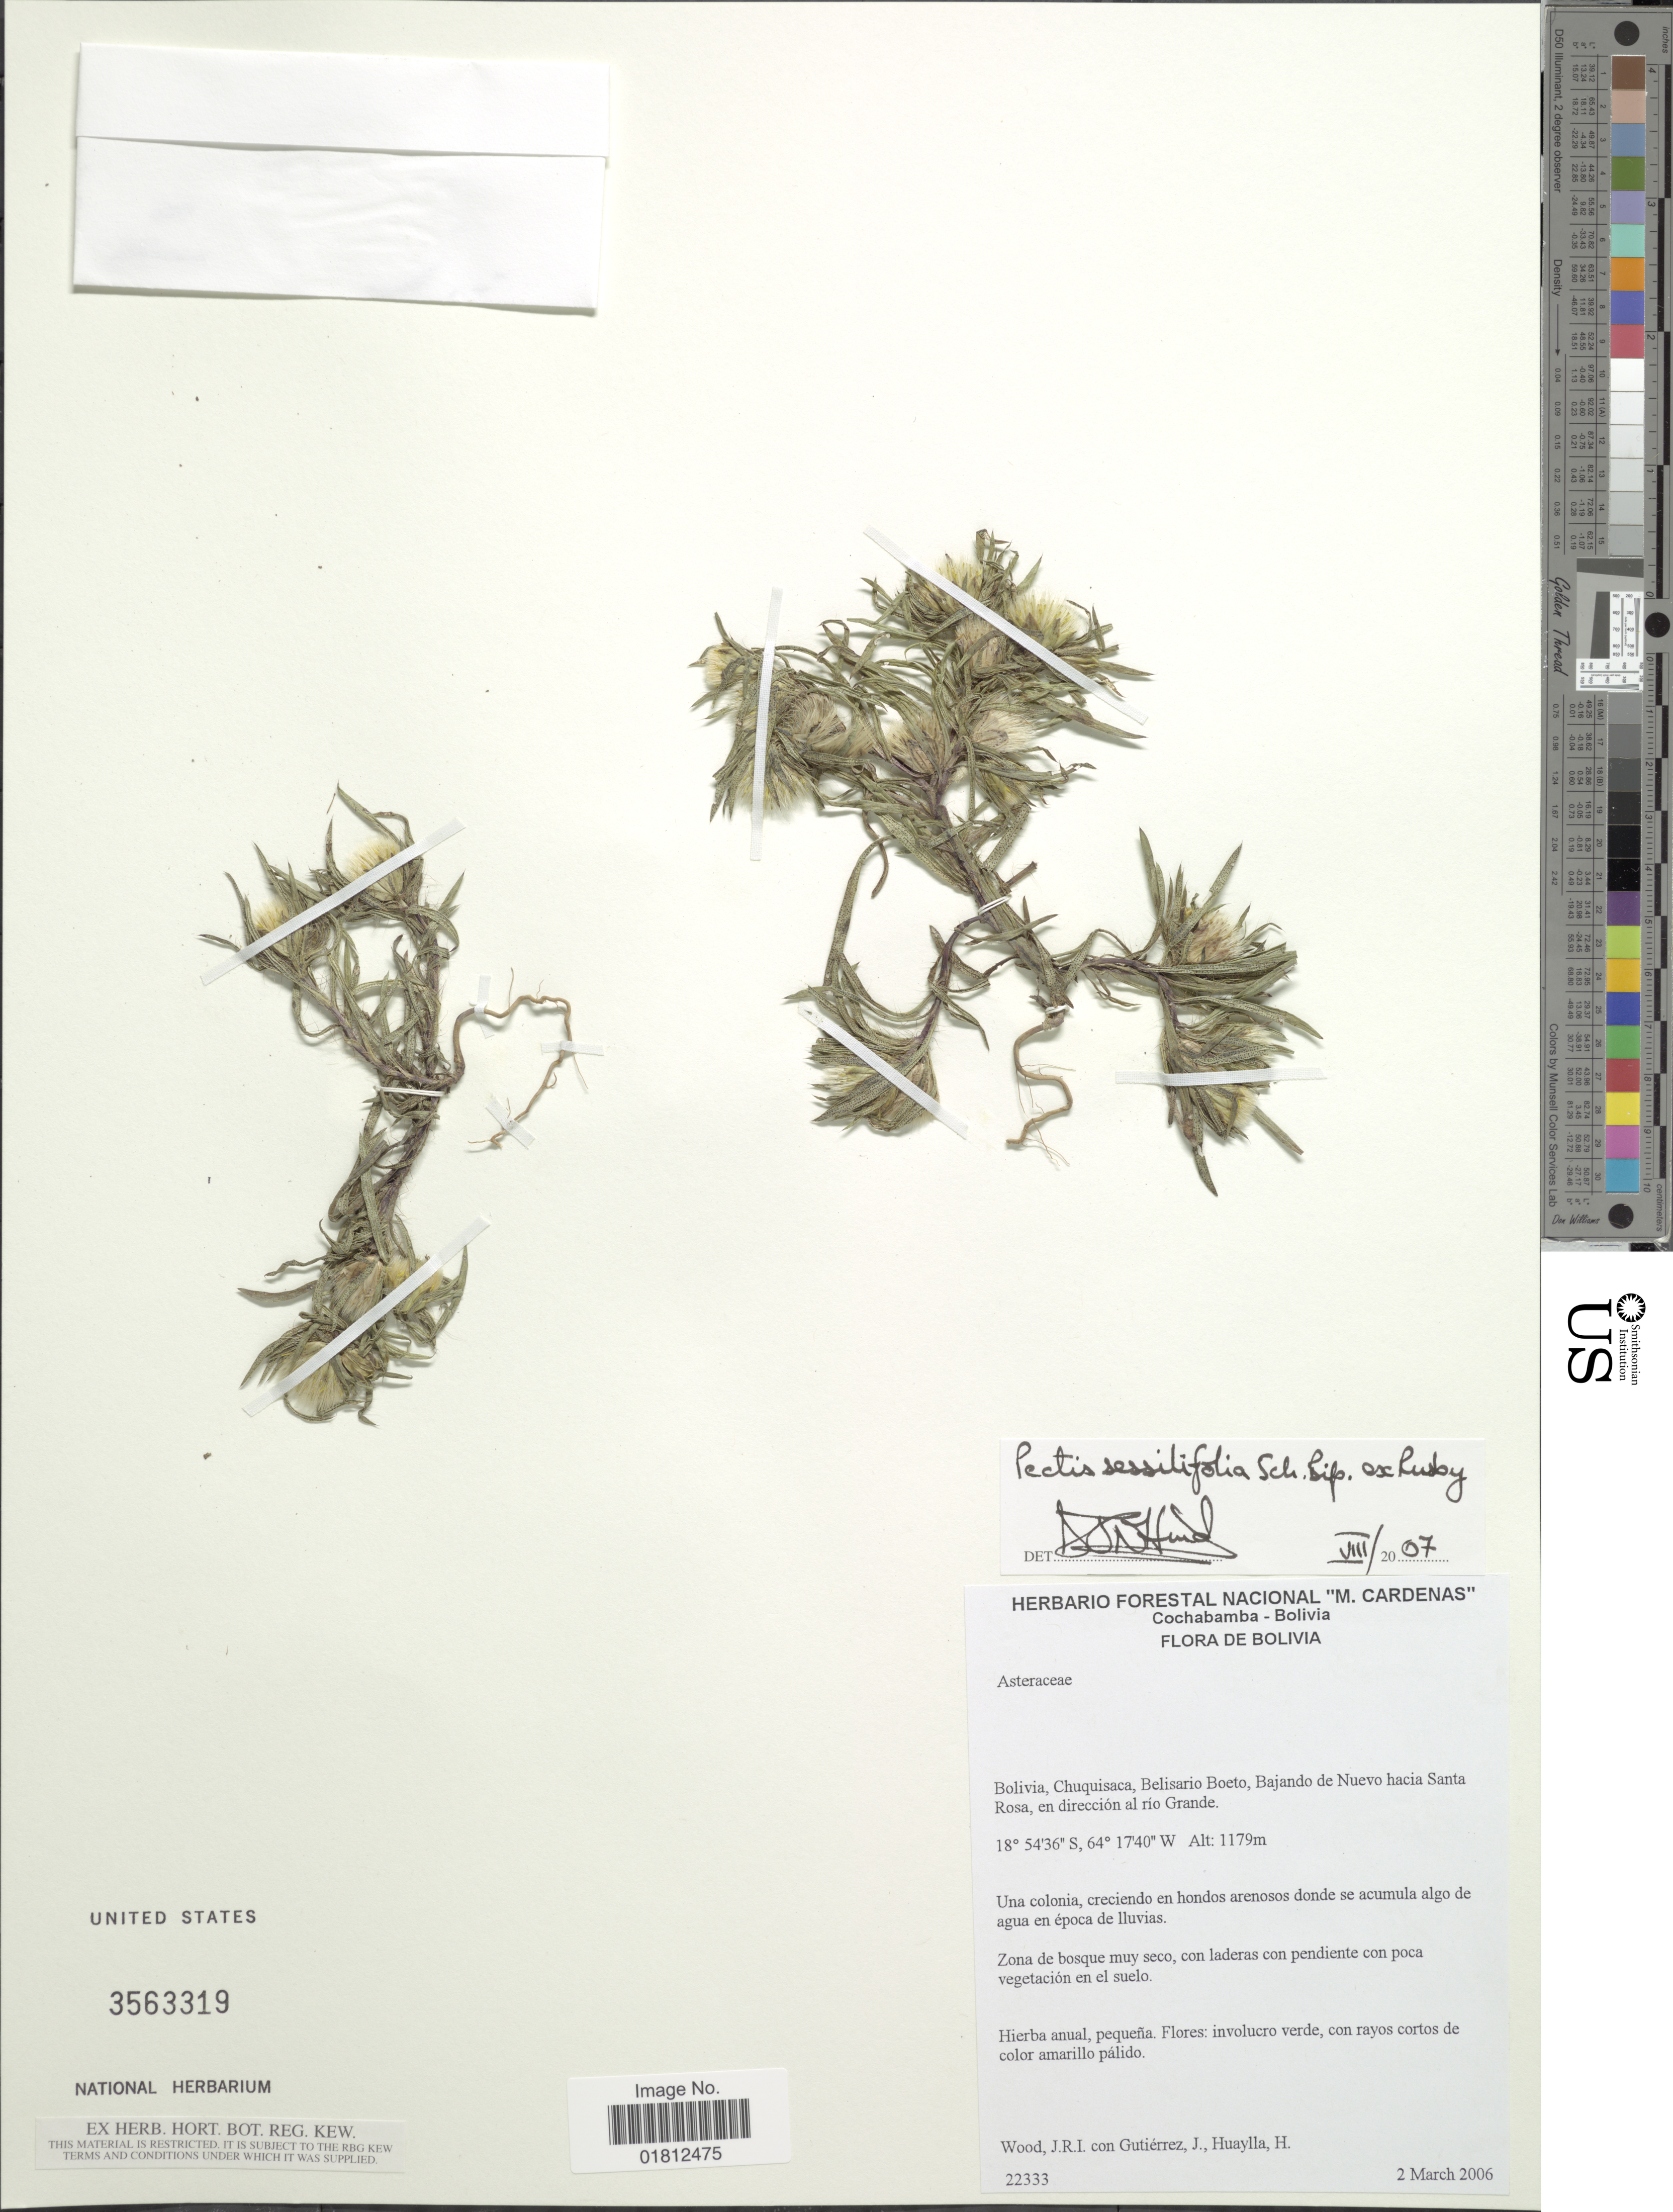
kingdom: Plantae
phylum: Tracheophyta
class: Magnoliopsida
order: Asterales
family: Asteraceae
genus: Pectis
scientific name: Pectis sessiliflora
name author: (Less.) Sch. Bip.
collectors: J. R. I. Wood, J. Gutiérrez & H. Huaylla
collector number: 22333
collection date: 2006-03-02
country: Bolivia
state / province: Chuquisaca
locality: Belisario Boete, Bajanodo de Nuevo hacia Santa Rosa, en dirección al río Grande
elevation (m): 1179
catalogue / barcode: US 3563319